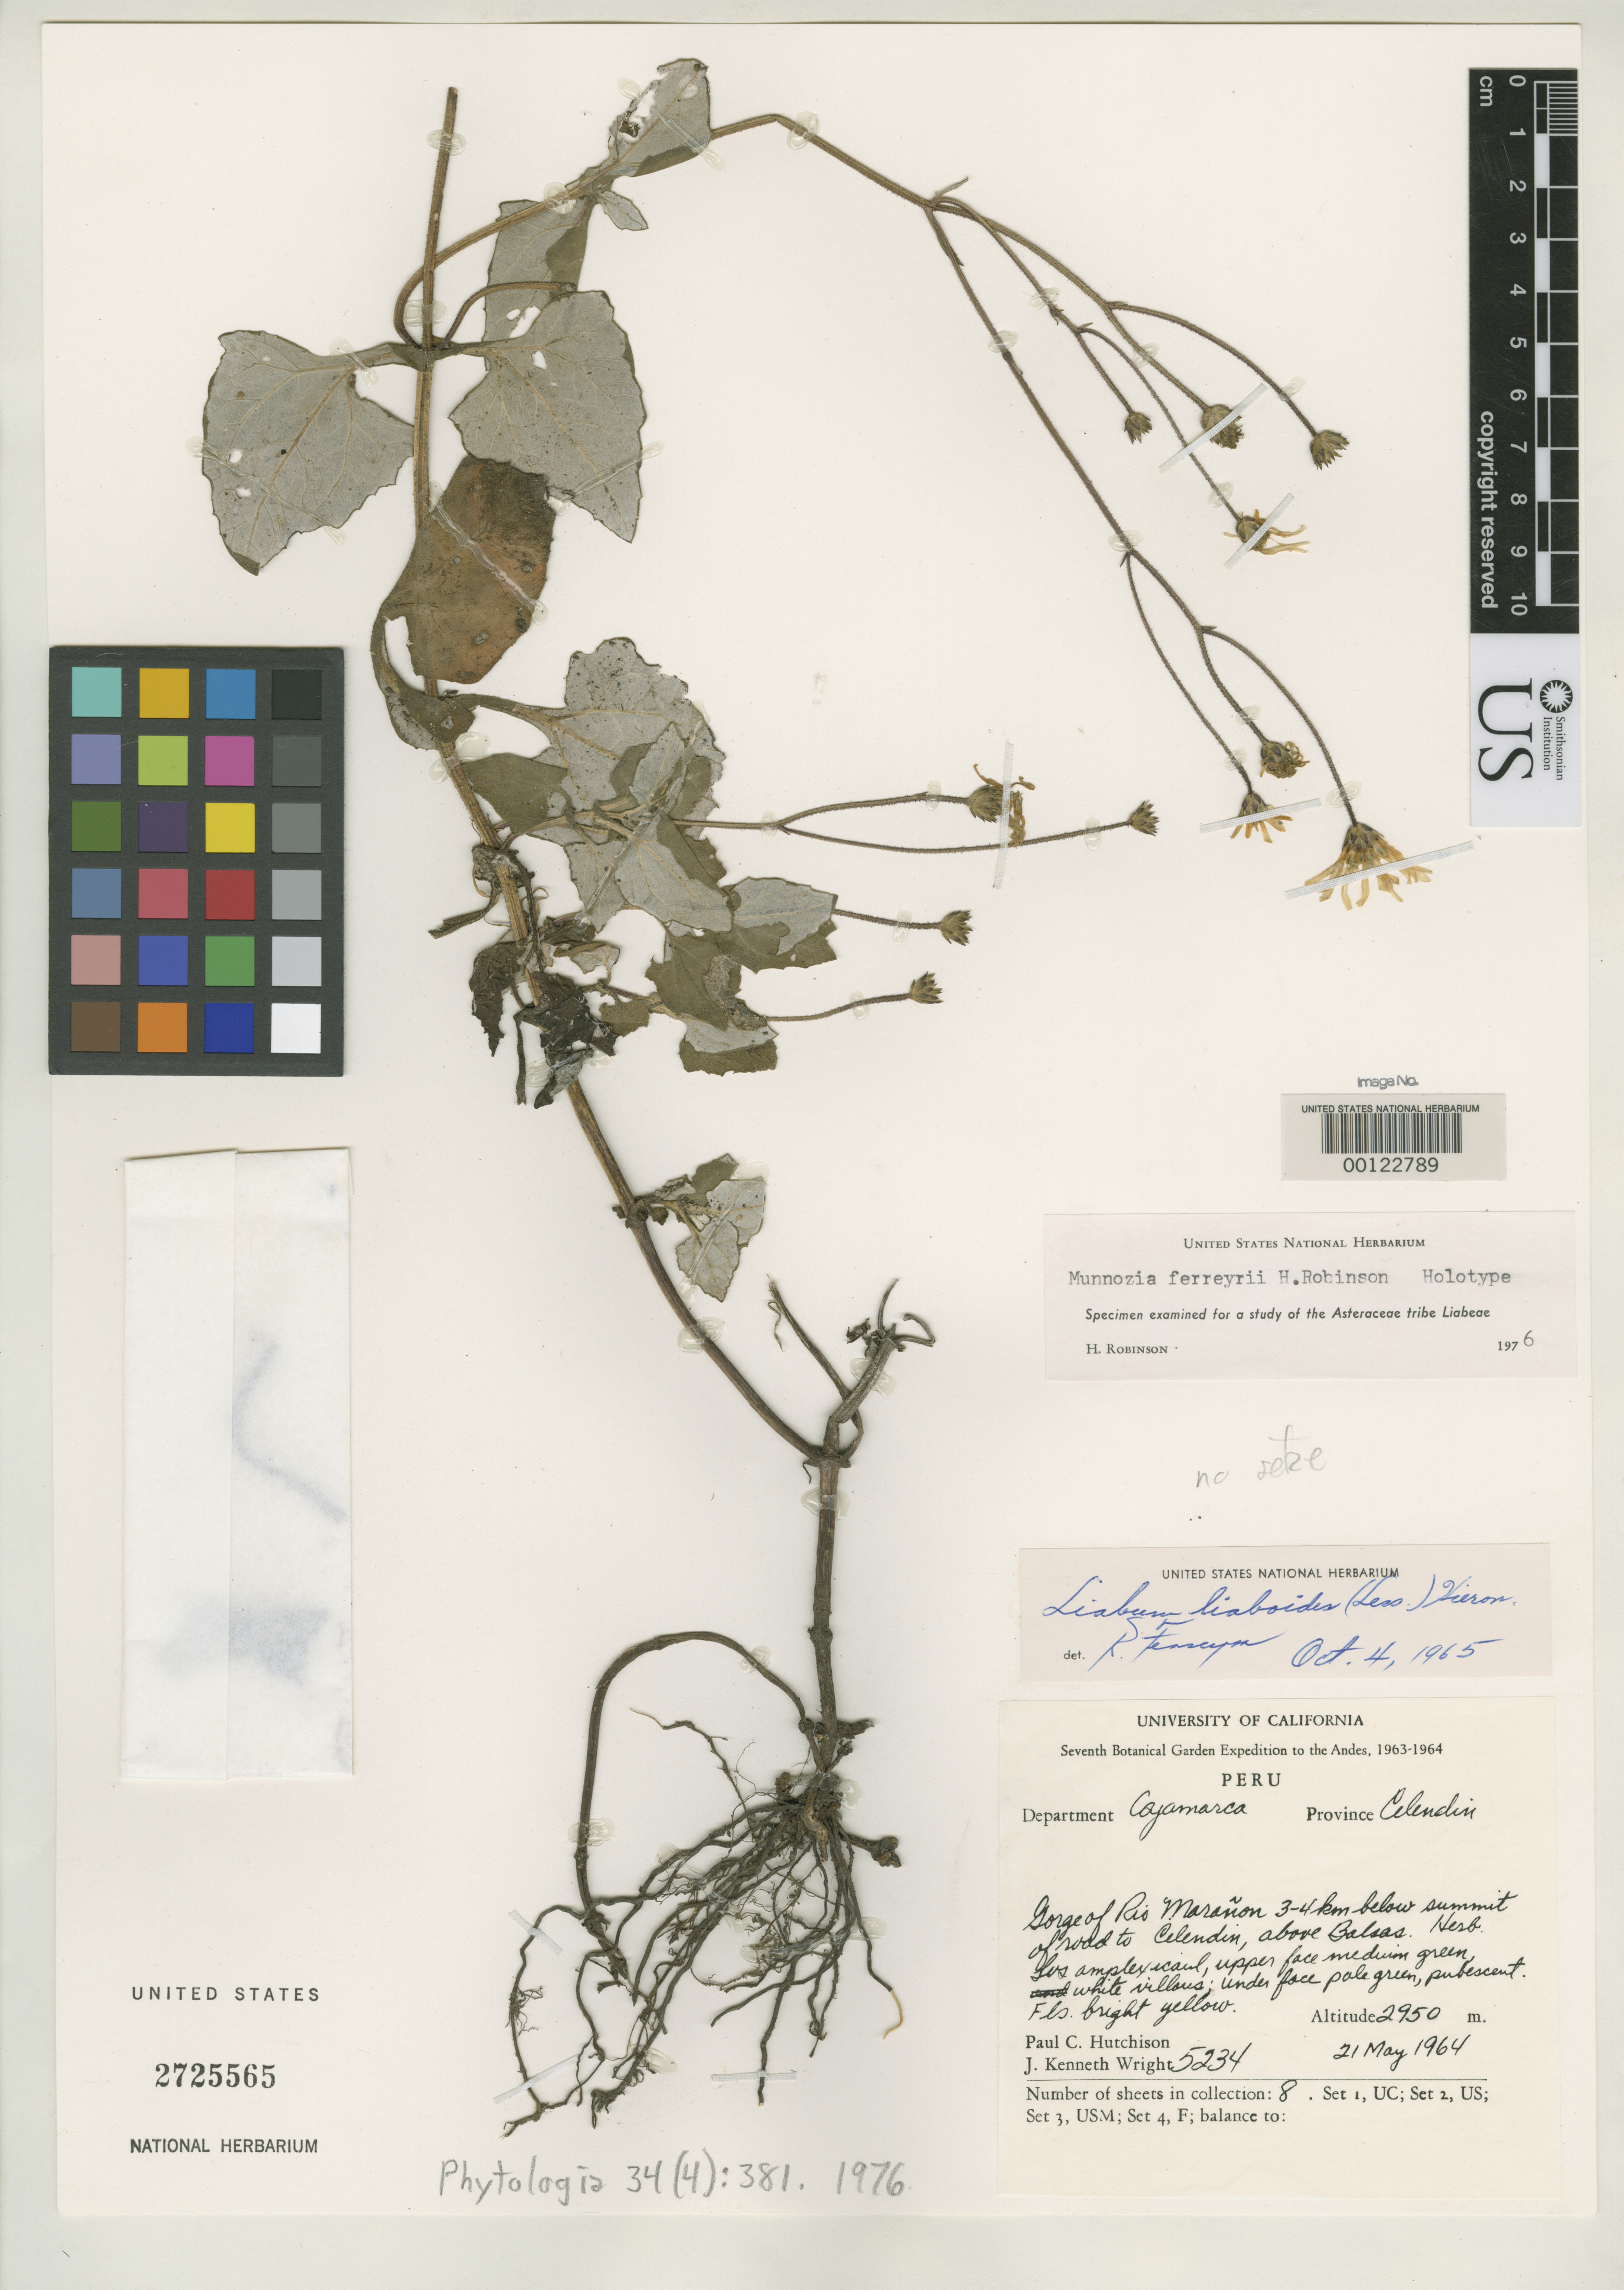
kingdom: Plantae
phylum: Tracheophyta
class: Magnoliopsida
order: Asterales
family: Asteraceae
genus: Munnozia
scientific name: Munnozia ferreyrii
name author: H. Rob.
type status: Holotype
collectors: P. C. Hutchison & J. K. Wright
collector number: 5234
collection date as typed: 21 May 1964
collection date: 1964-05-21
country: Peru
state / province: Cajamarca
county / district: Celendín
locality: Río Maranon gorge, Celendín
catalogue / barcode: US 2725565